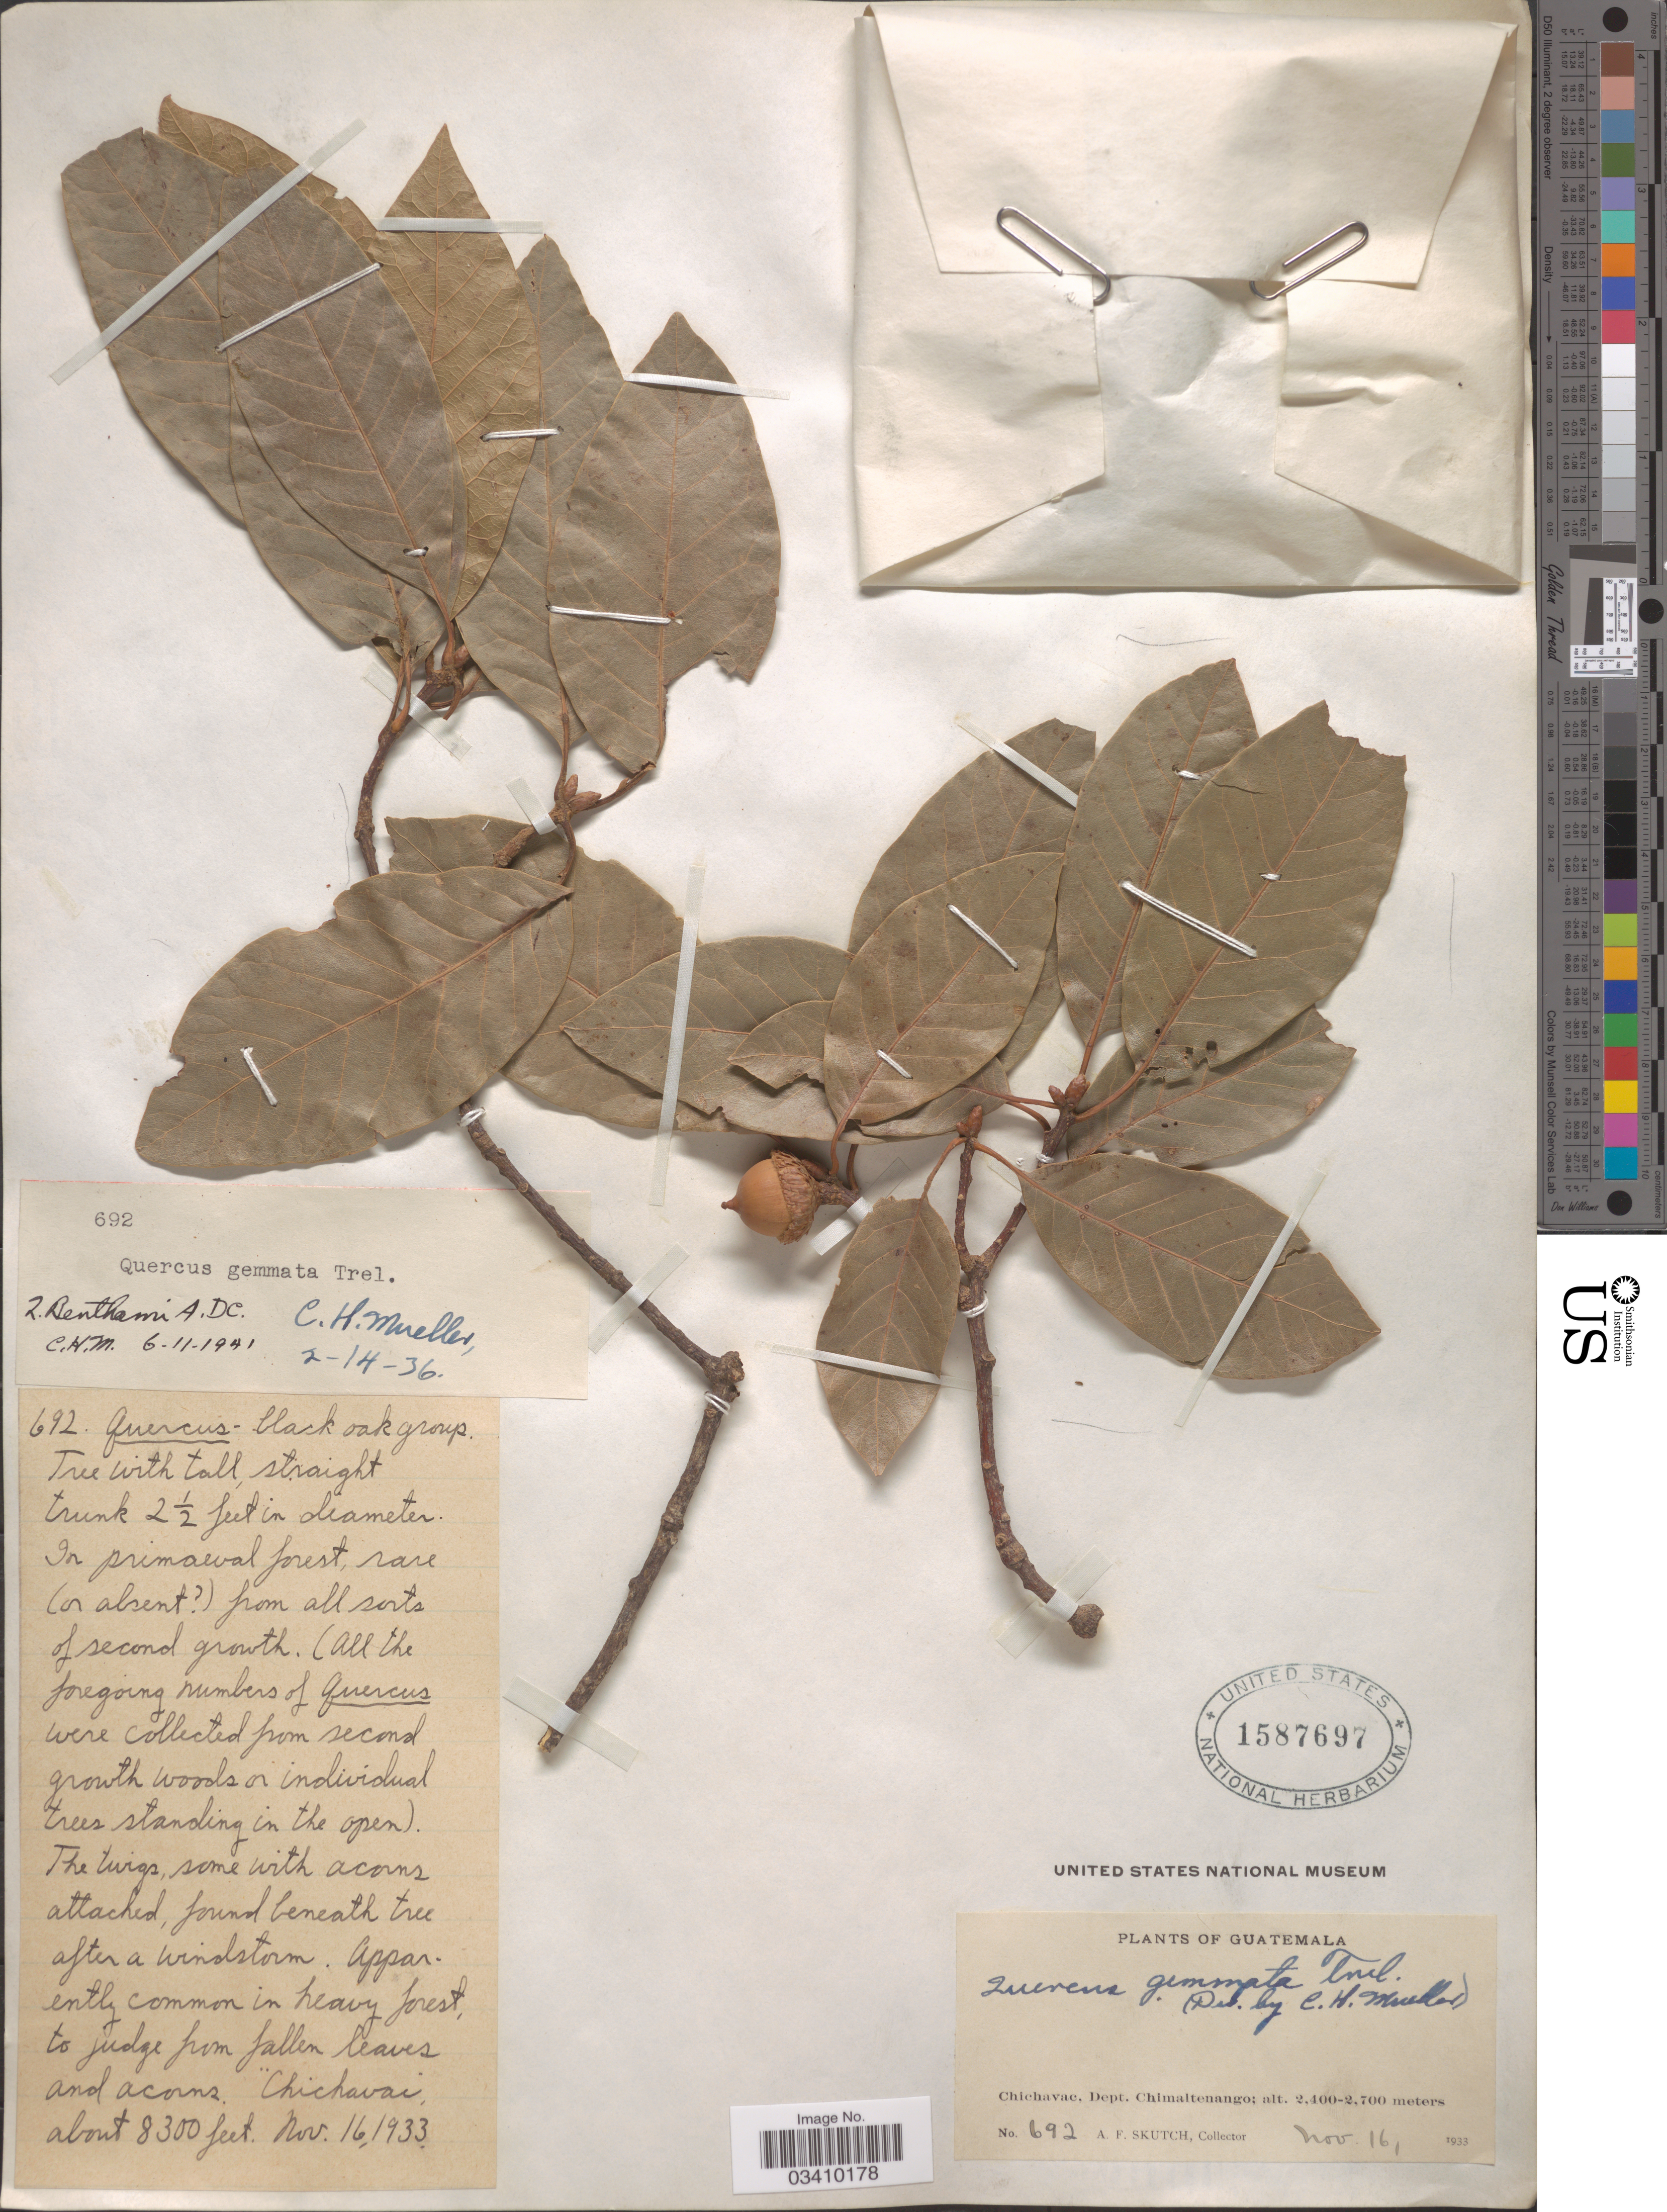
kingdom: Plantae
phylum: Tracheophyta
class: Magnoliopsida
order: Fagales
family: Fagaceae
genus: Quercus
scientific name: Quercus benthamii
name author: A. DC.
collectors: A. F. Skutch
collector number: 692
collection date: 1933-11-16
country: Guatemala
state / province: Chimaltenango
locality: Chichavac, Dept. Chimaltenango.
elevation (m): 2530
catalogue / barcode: US 1587697